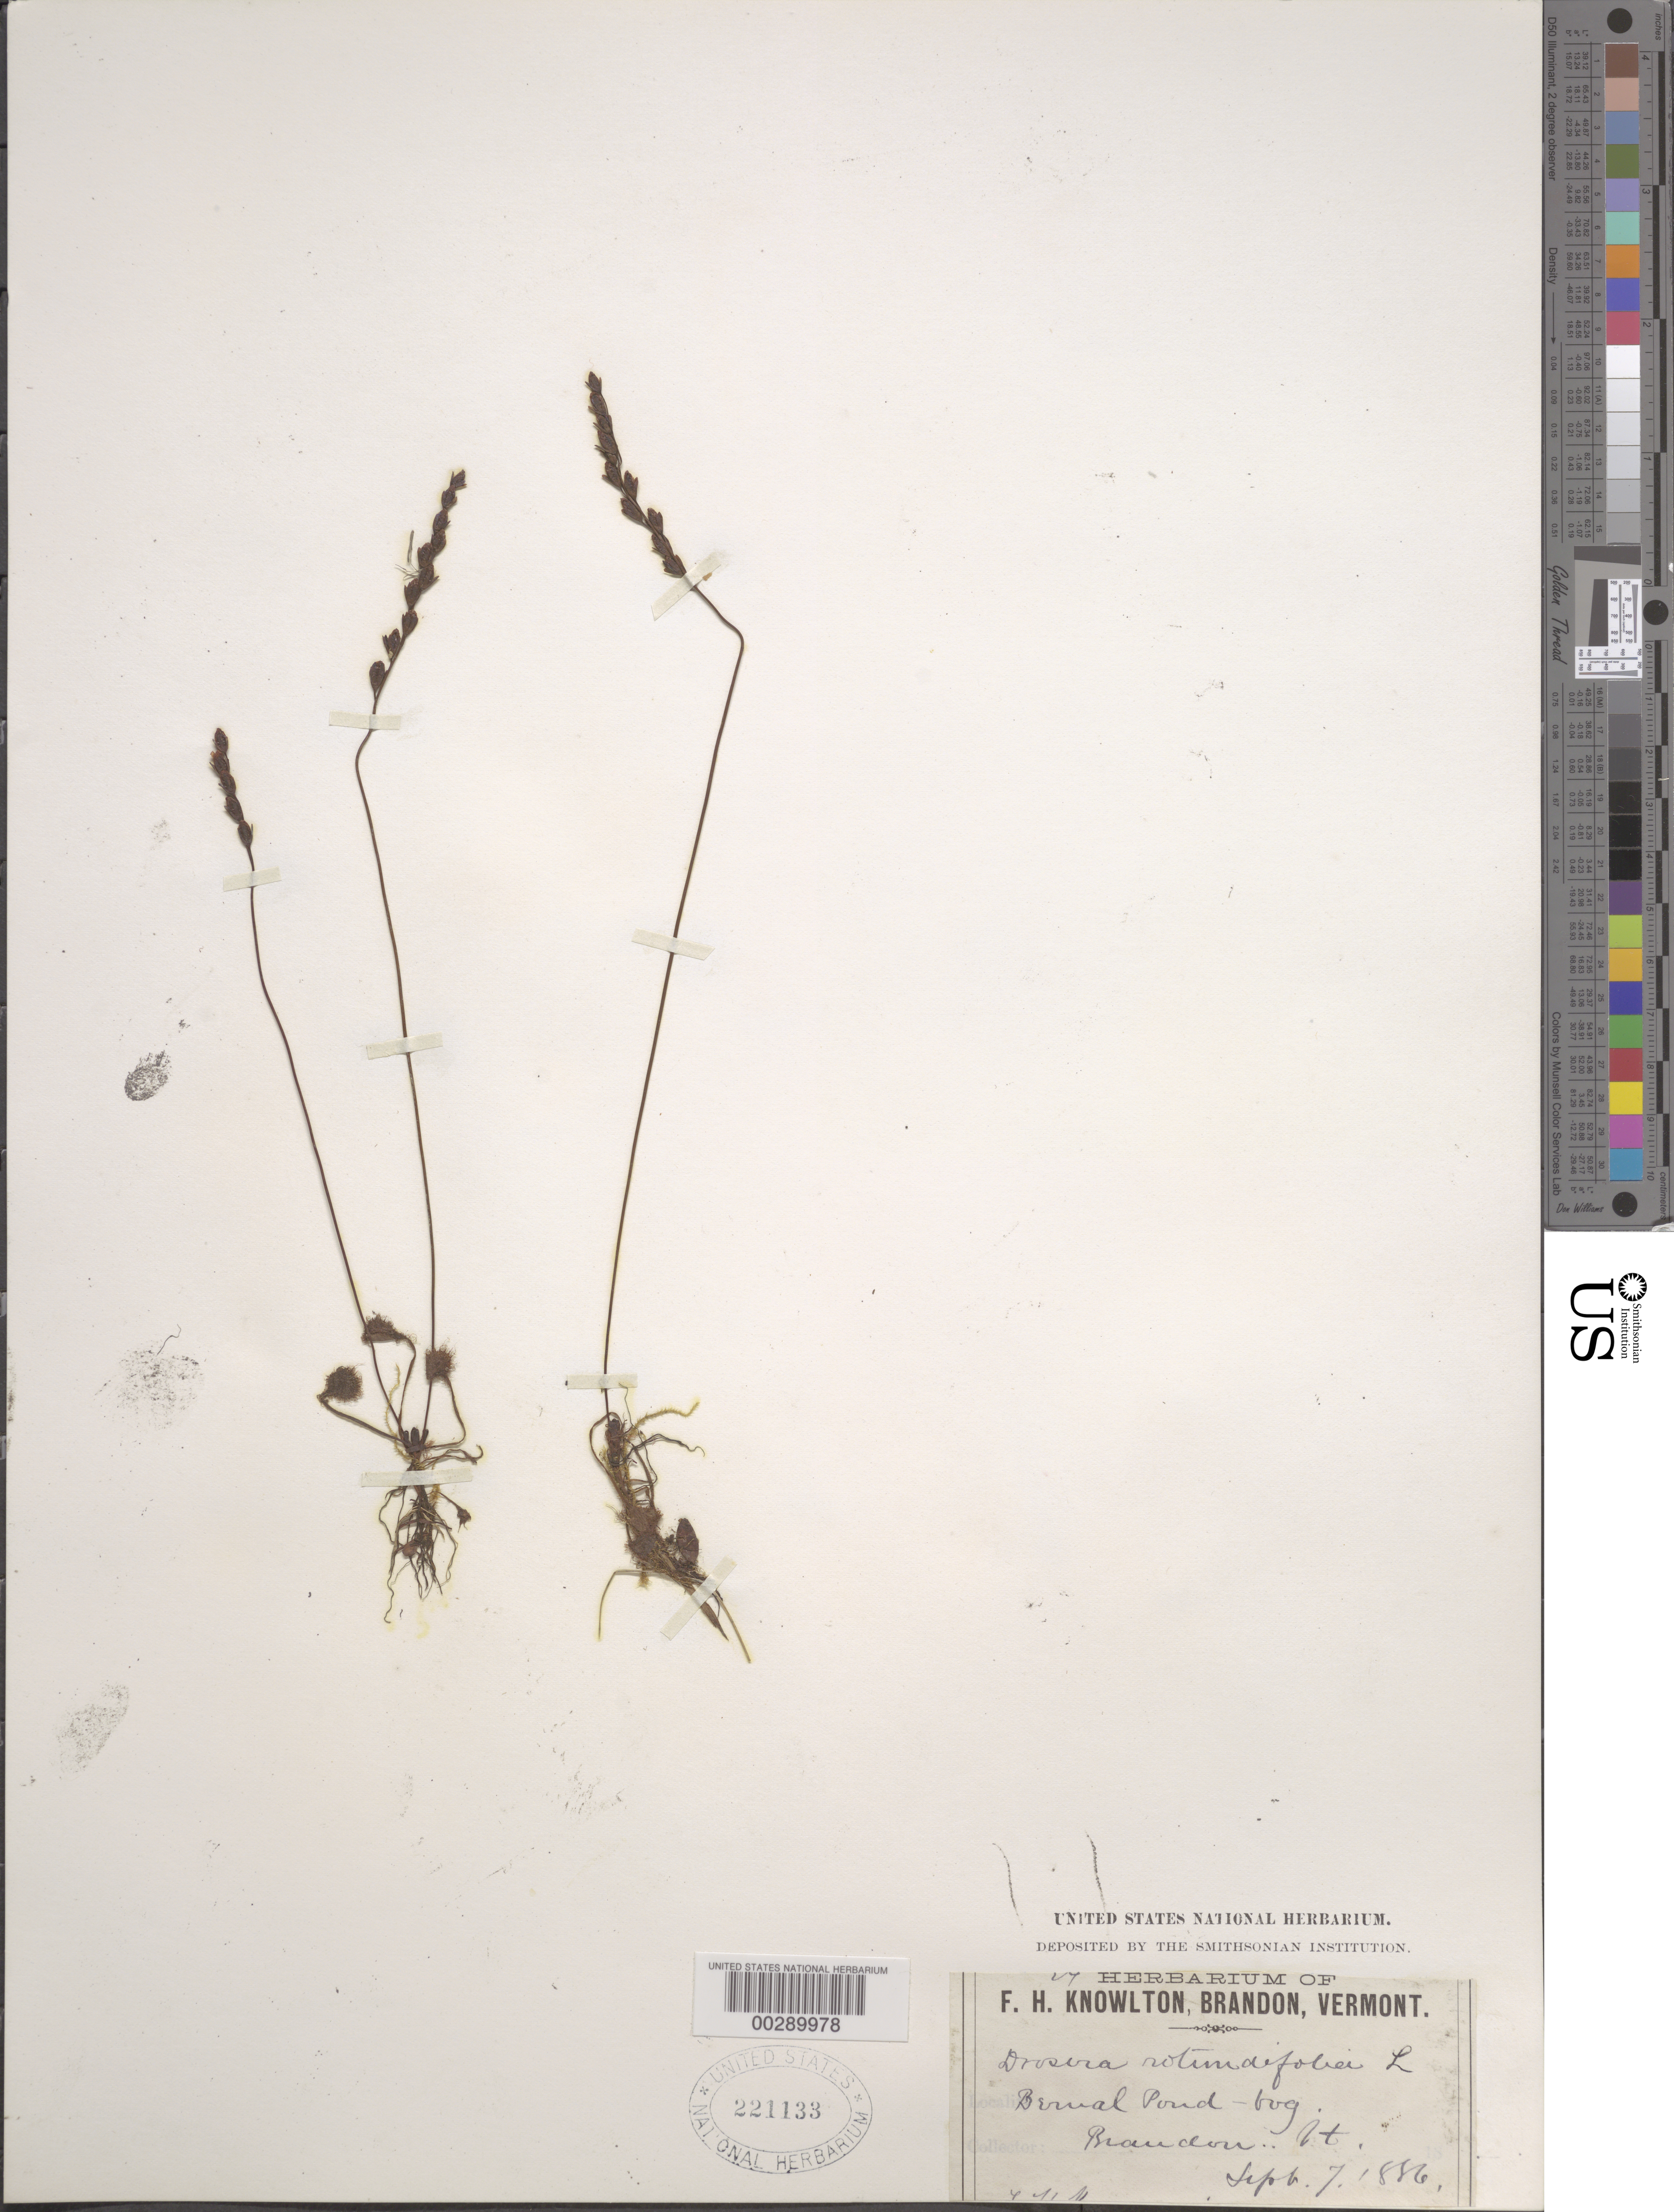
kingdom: Plantae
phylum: Tracheophyta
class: Magnoliopsida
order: Caryophyllales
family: Droseraceae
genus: Drosera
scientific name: Drosera rotundifolia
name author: L.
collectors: F. H. Knowlton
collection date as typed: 07 Sep 1886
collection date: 1886-09-07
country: United States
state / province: Vermont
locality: Brandon, bernal pond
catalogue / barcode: US 221133